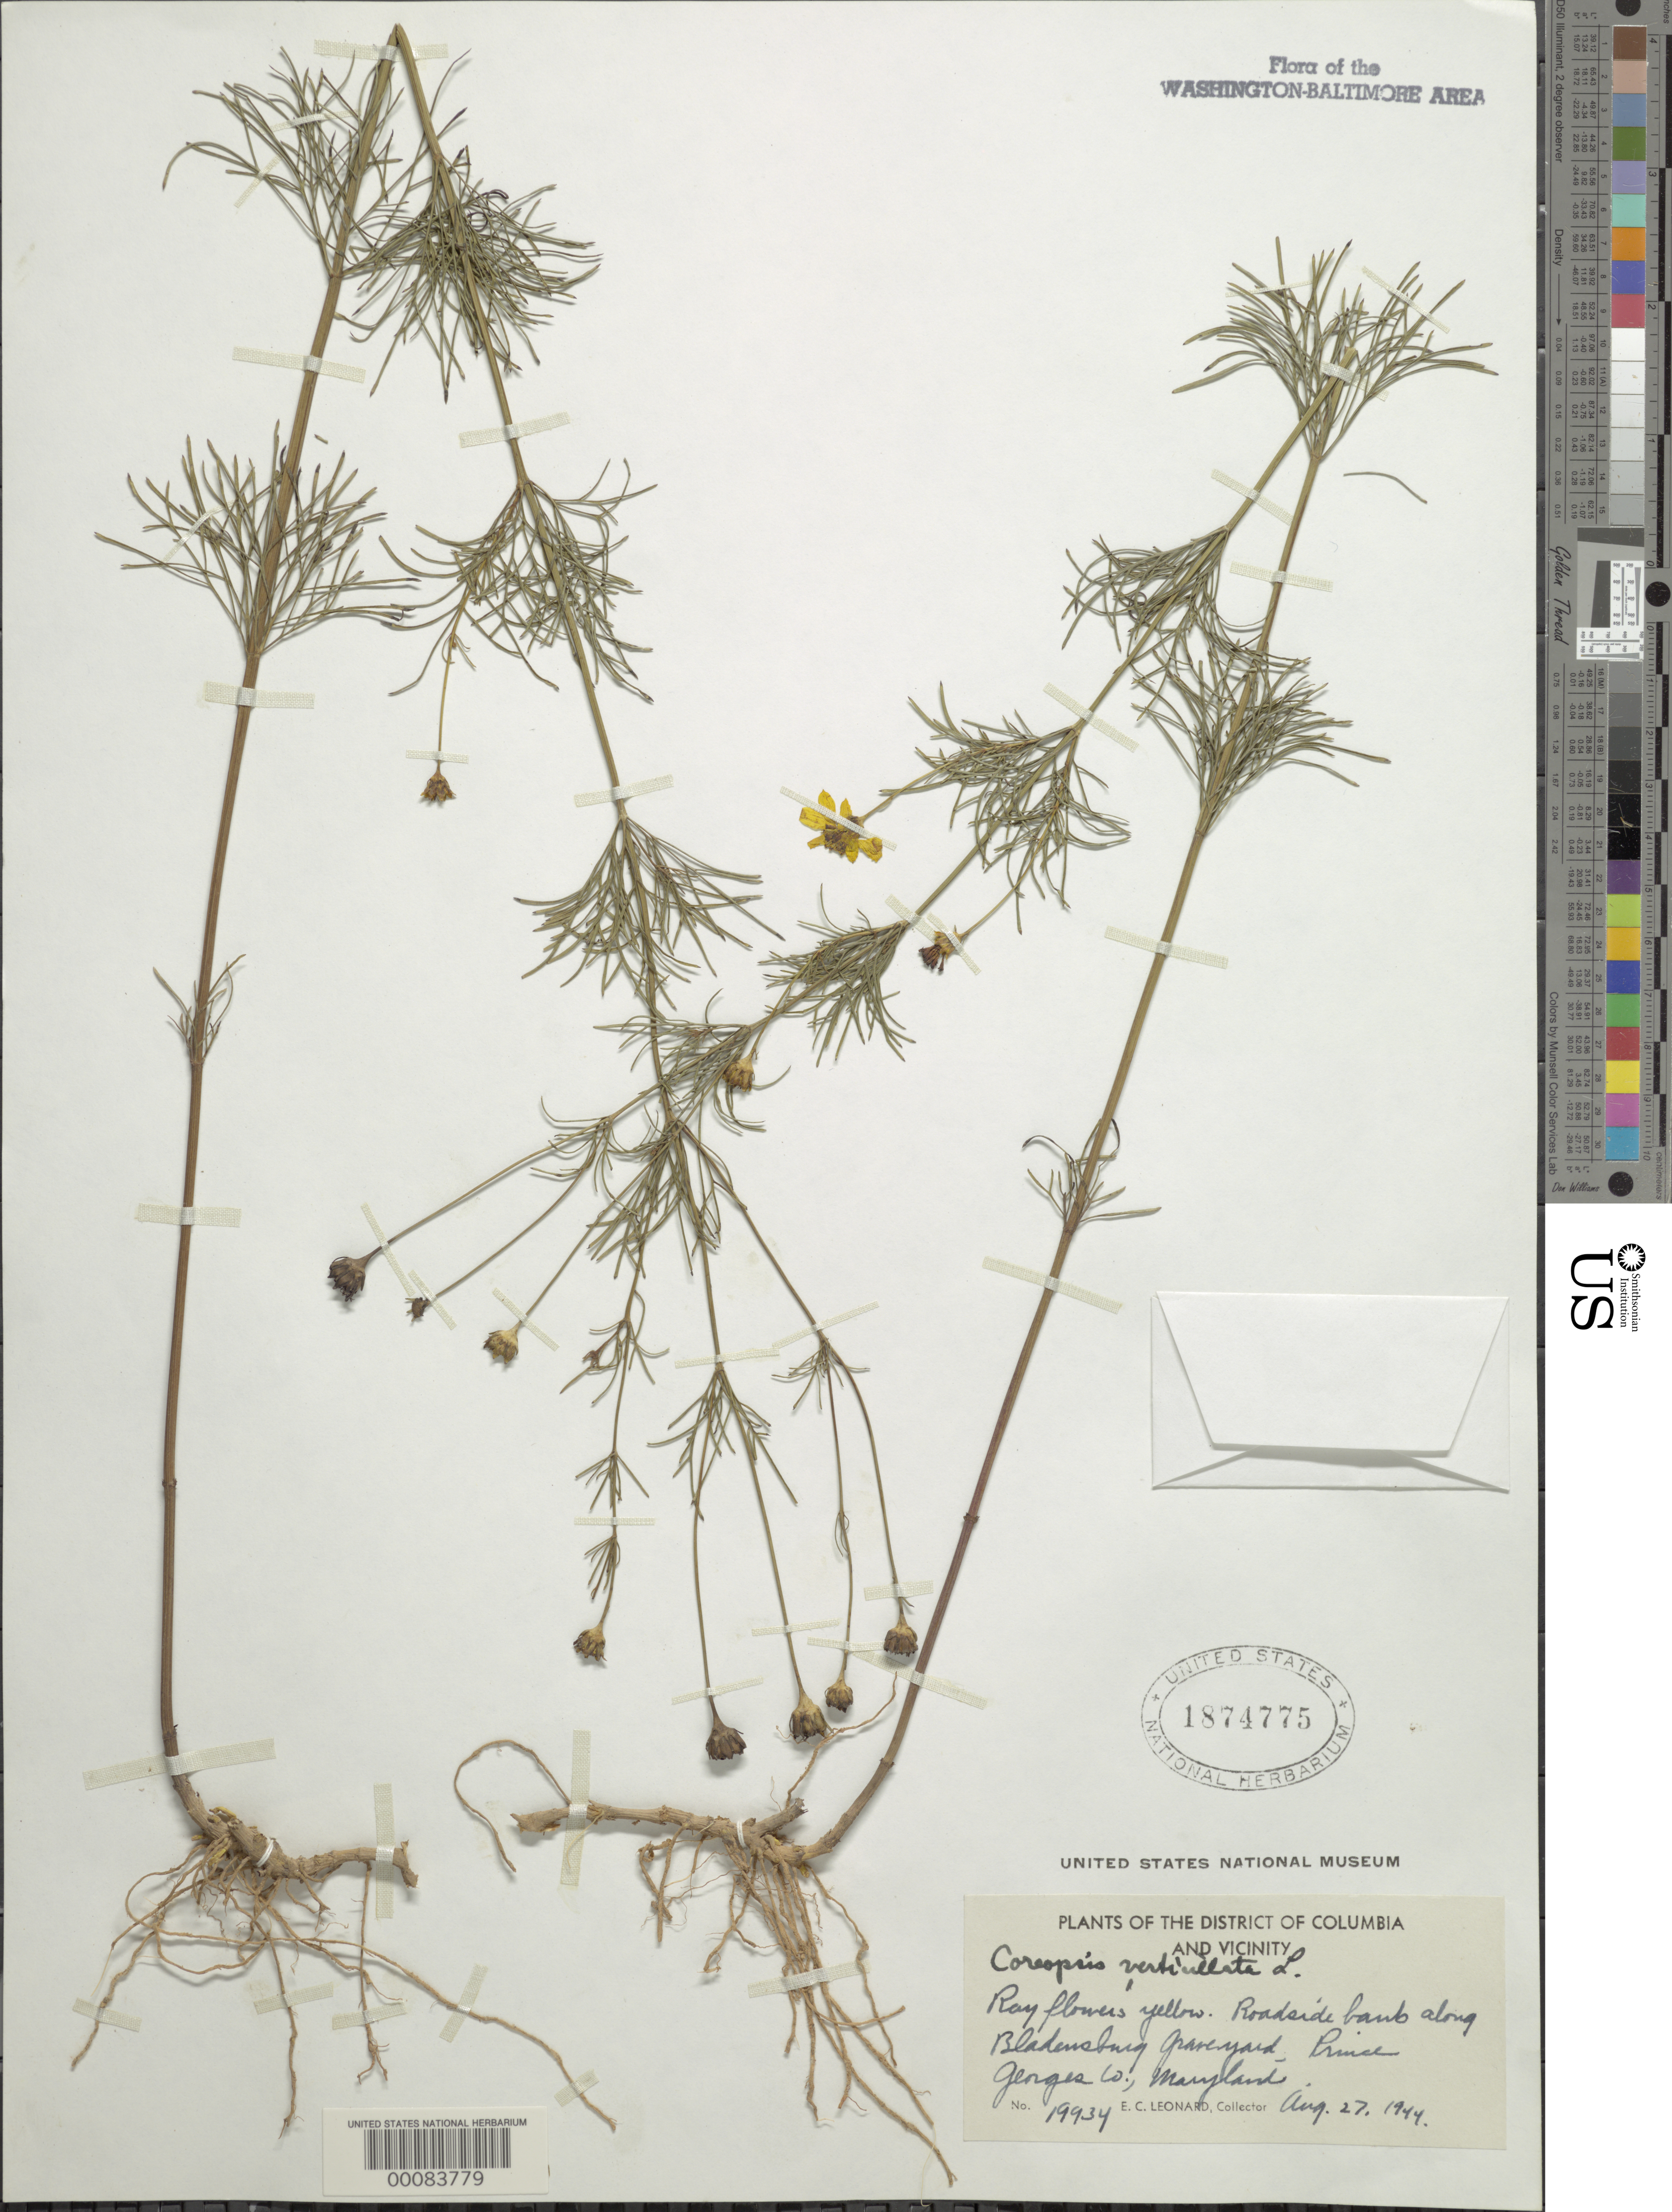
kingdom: Plantae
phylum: Tracheophyta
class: Magnoliopsida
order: Asterales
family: Asteraceae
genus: Coreopsis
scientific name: Coreopsis verticillata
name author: L.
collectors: E. C. Leonard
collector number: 19934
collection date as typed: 27 Aug 1944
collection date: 1944-08-27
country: United States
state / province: Maryland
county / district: Prince George's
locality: Bladensburg Graveyard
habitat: Roadside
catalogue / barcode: US 1874775